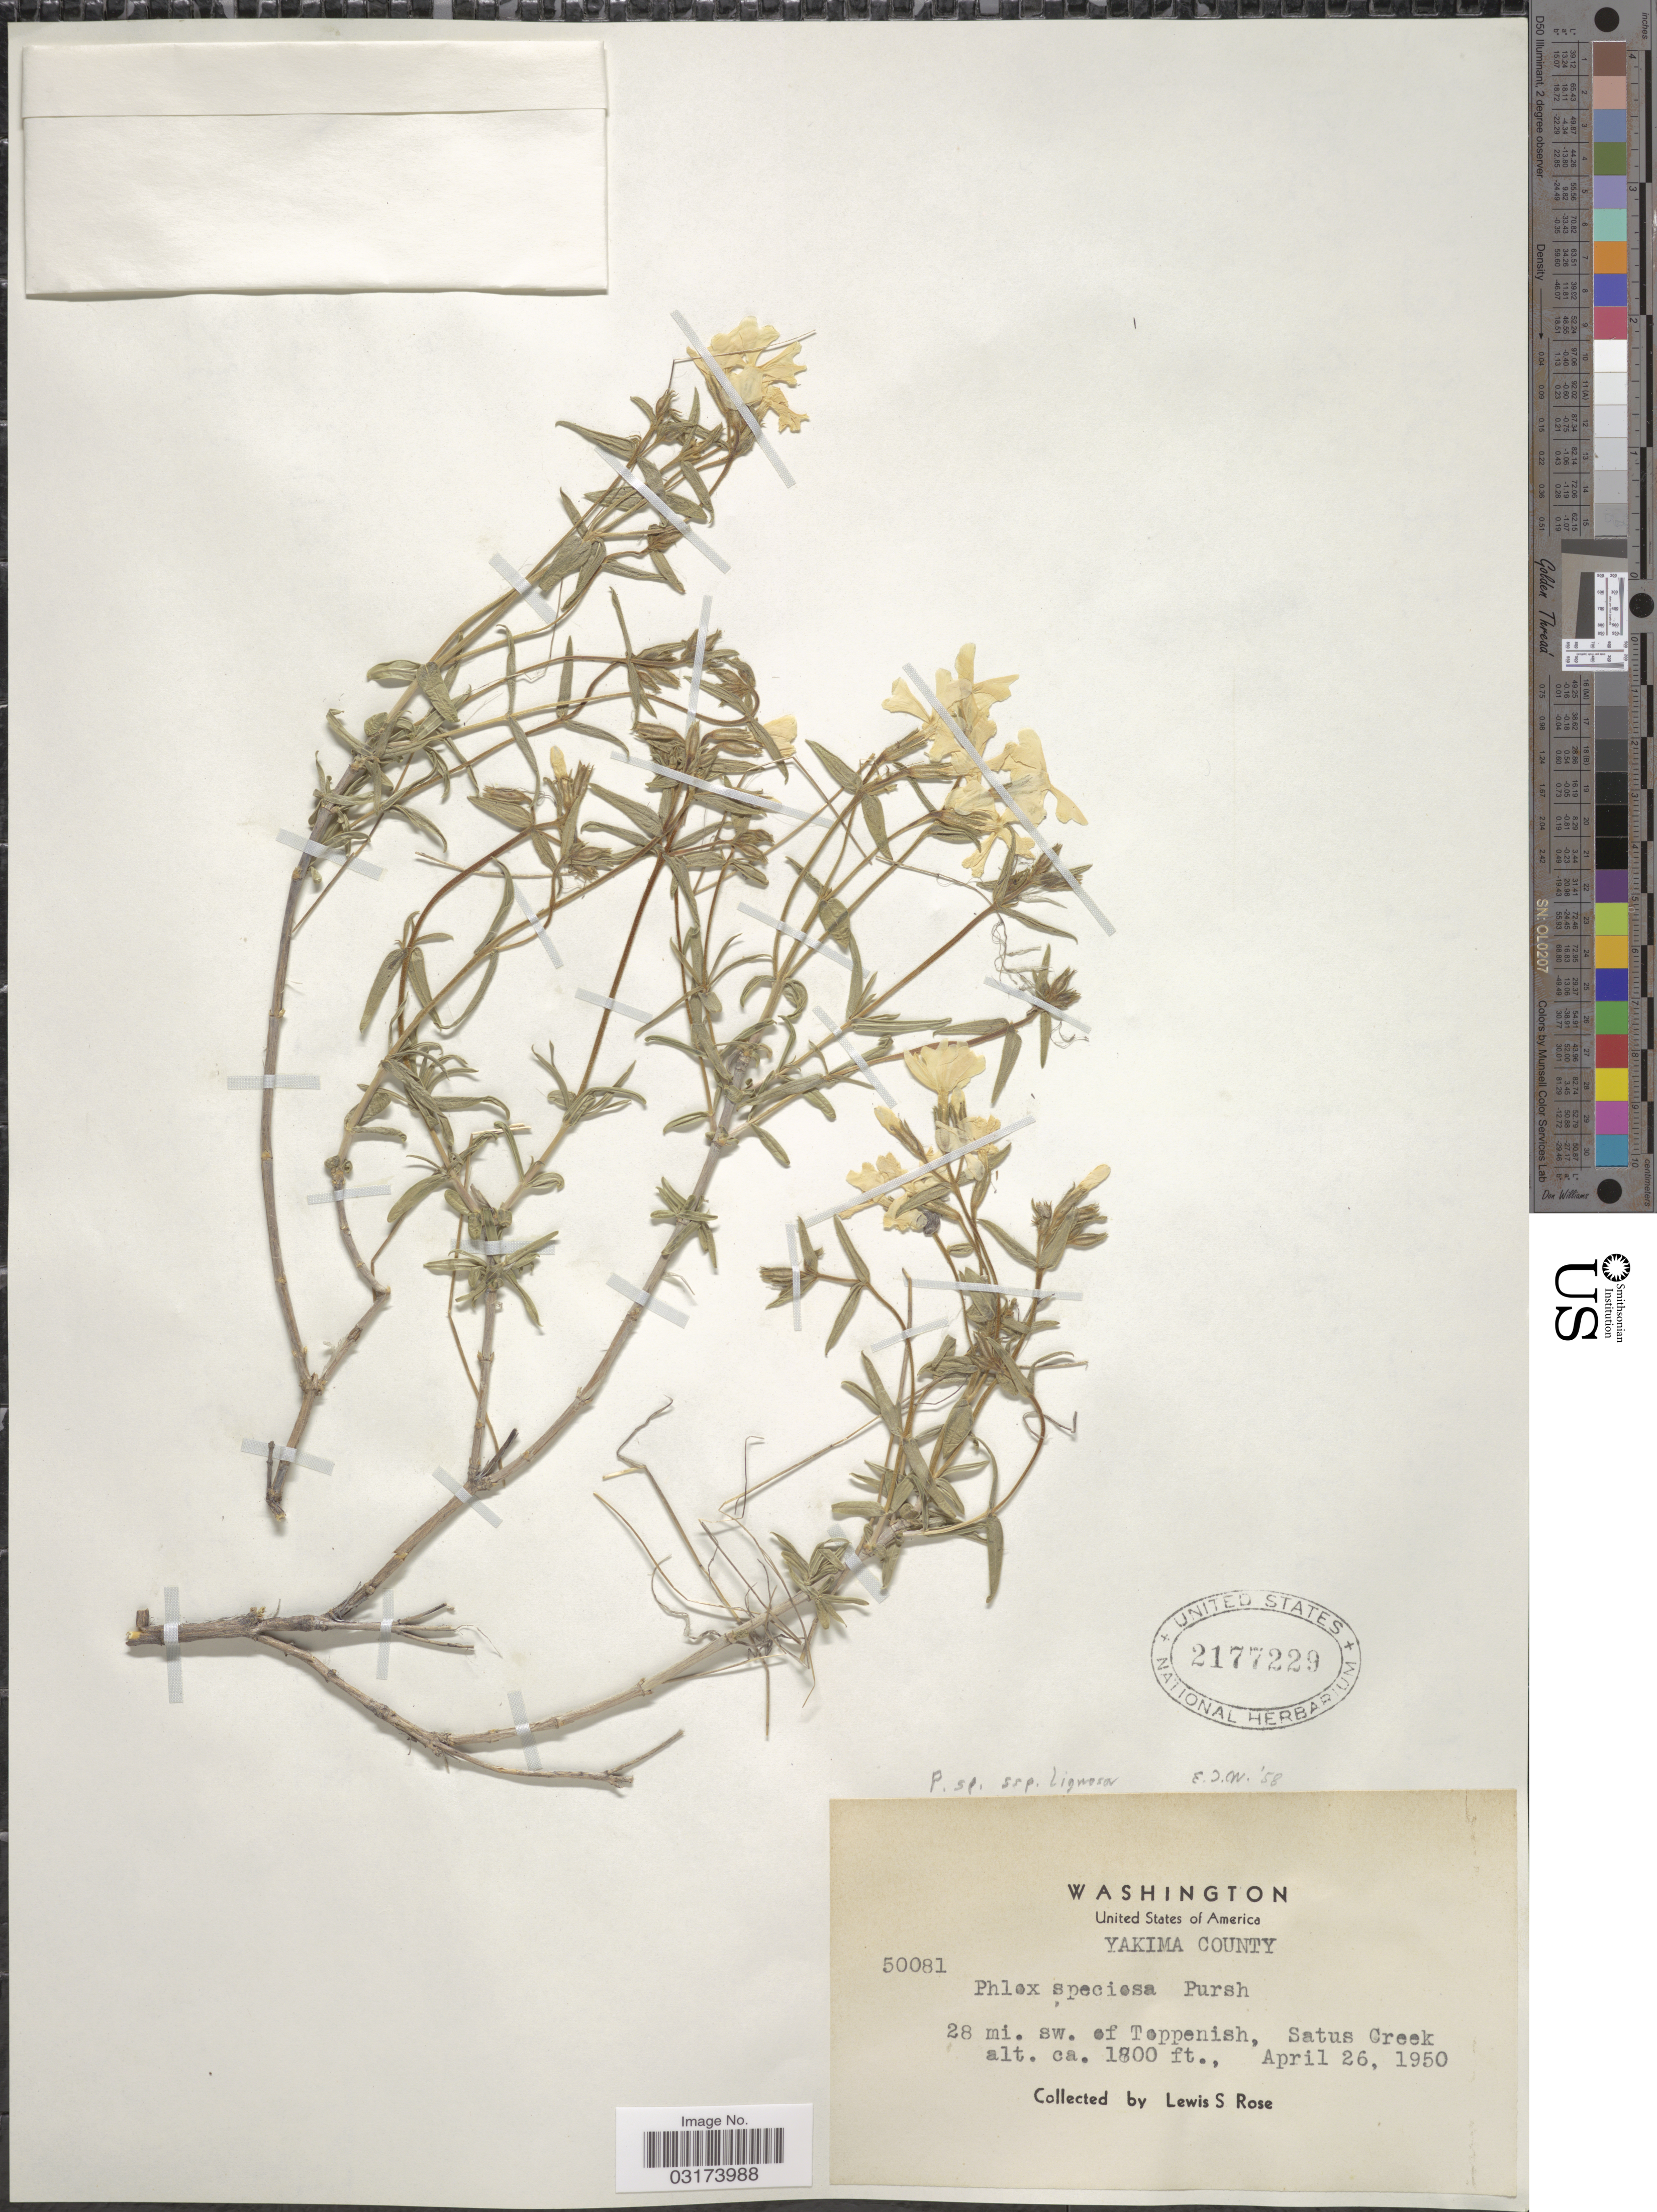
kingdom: Plantae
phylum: Tracheophyta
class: Magnoliopsida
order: Ericales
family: Polemoniaceae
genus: Phlox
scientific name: Phlox speciosa subsp. lignosa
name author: Brand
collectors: L. S. Rose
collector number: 50081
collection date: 1950-04-26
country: United States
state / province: Washington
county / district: Yakima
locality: Yakima County, 28 mi. sw. of Toppenish, Satus Creek.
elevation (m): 549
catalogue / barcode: US 2177229